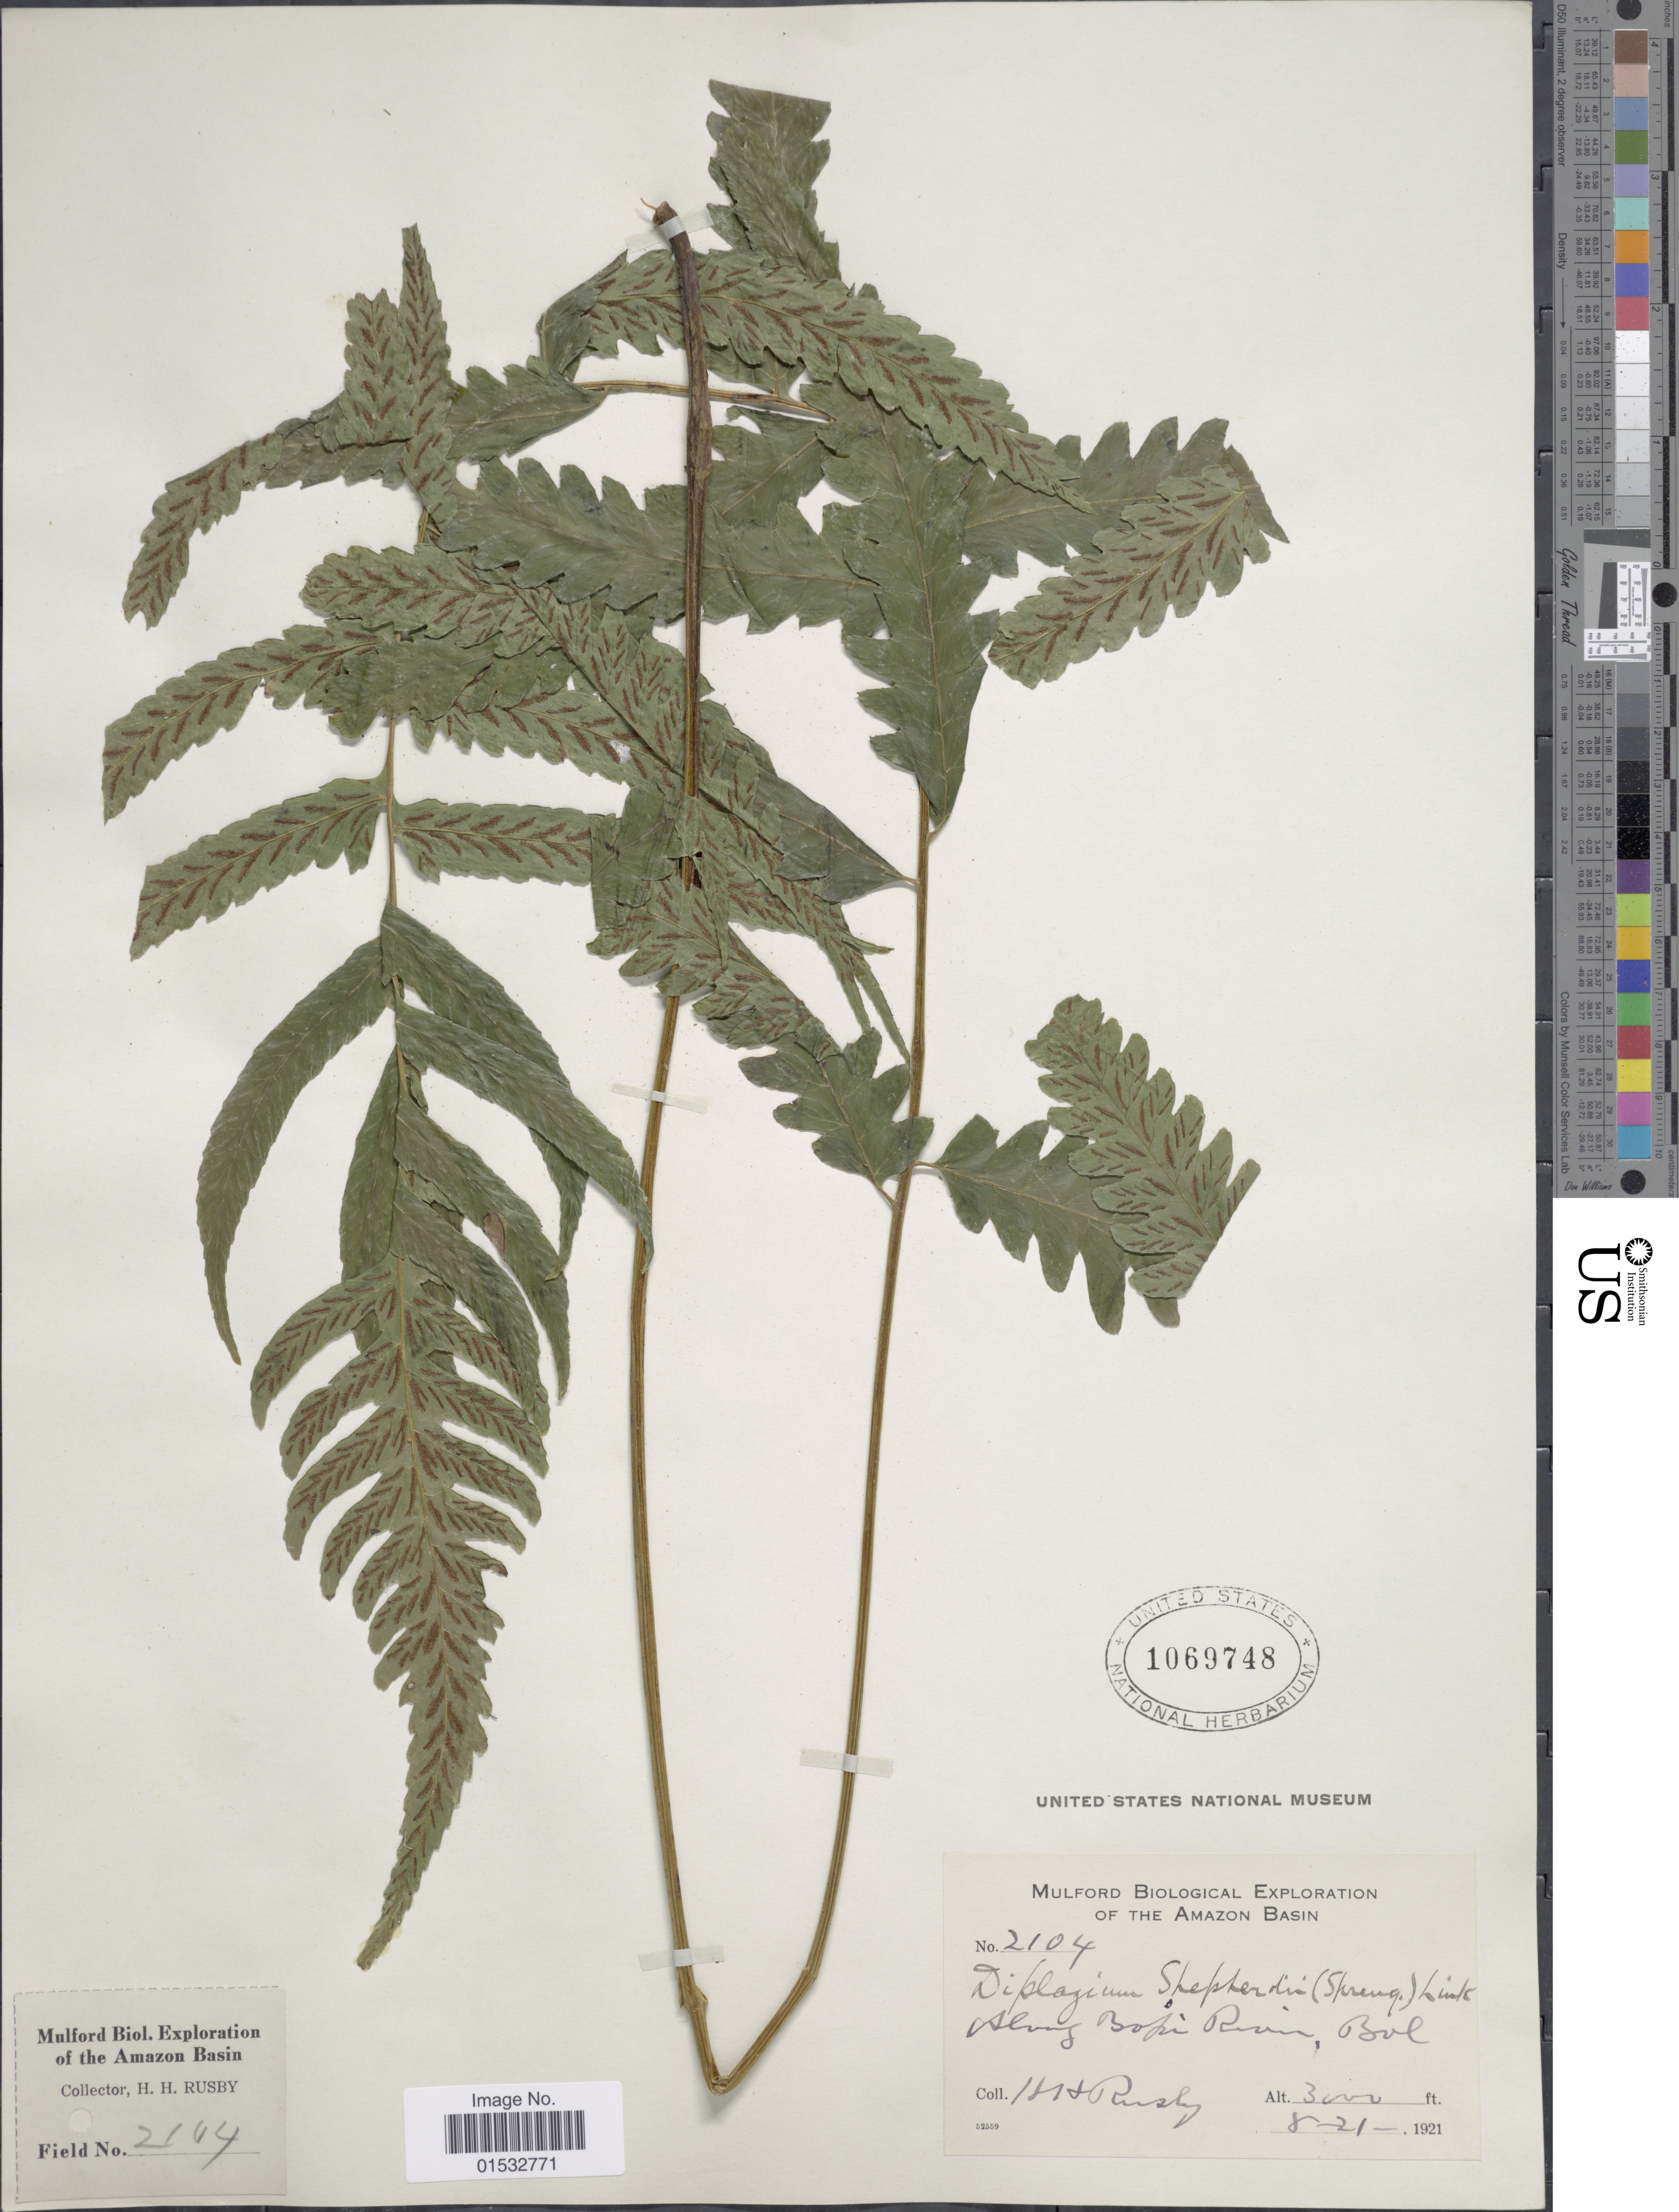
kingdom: Plantae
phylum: Tracheophyta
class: Polypodiopsida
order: Polypodiales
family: Athyriaceae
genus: Diplazium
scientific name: Diplazium cristatum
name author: (Desr.) Alston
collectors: H. H. Rusby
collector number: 2104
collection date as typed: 8-21-1921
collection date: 1921-08-21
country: Bolivia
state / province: La Paz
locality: Bopi River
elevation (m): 914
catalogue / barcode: US 1069748